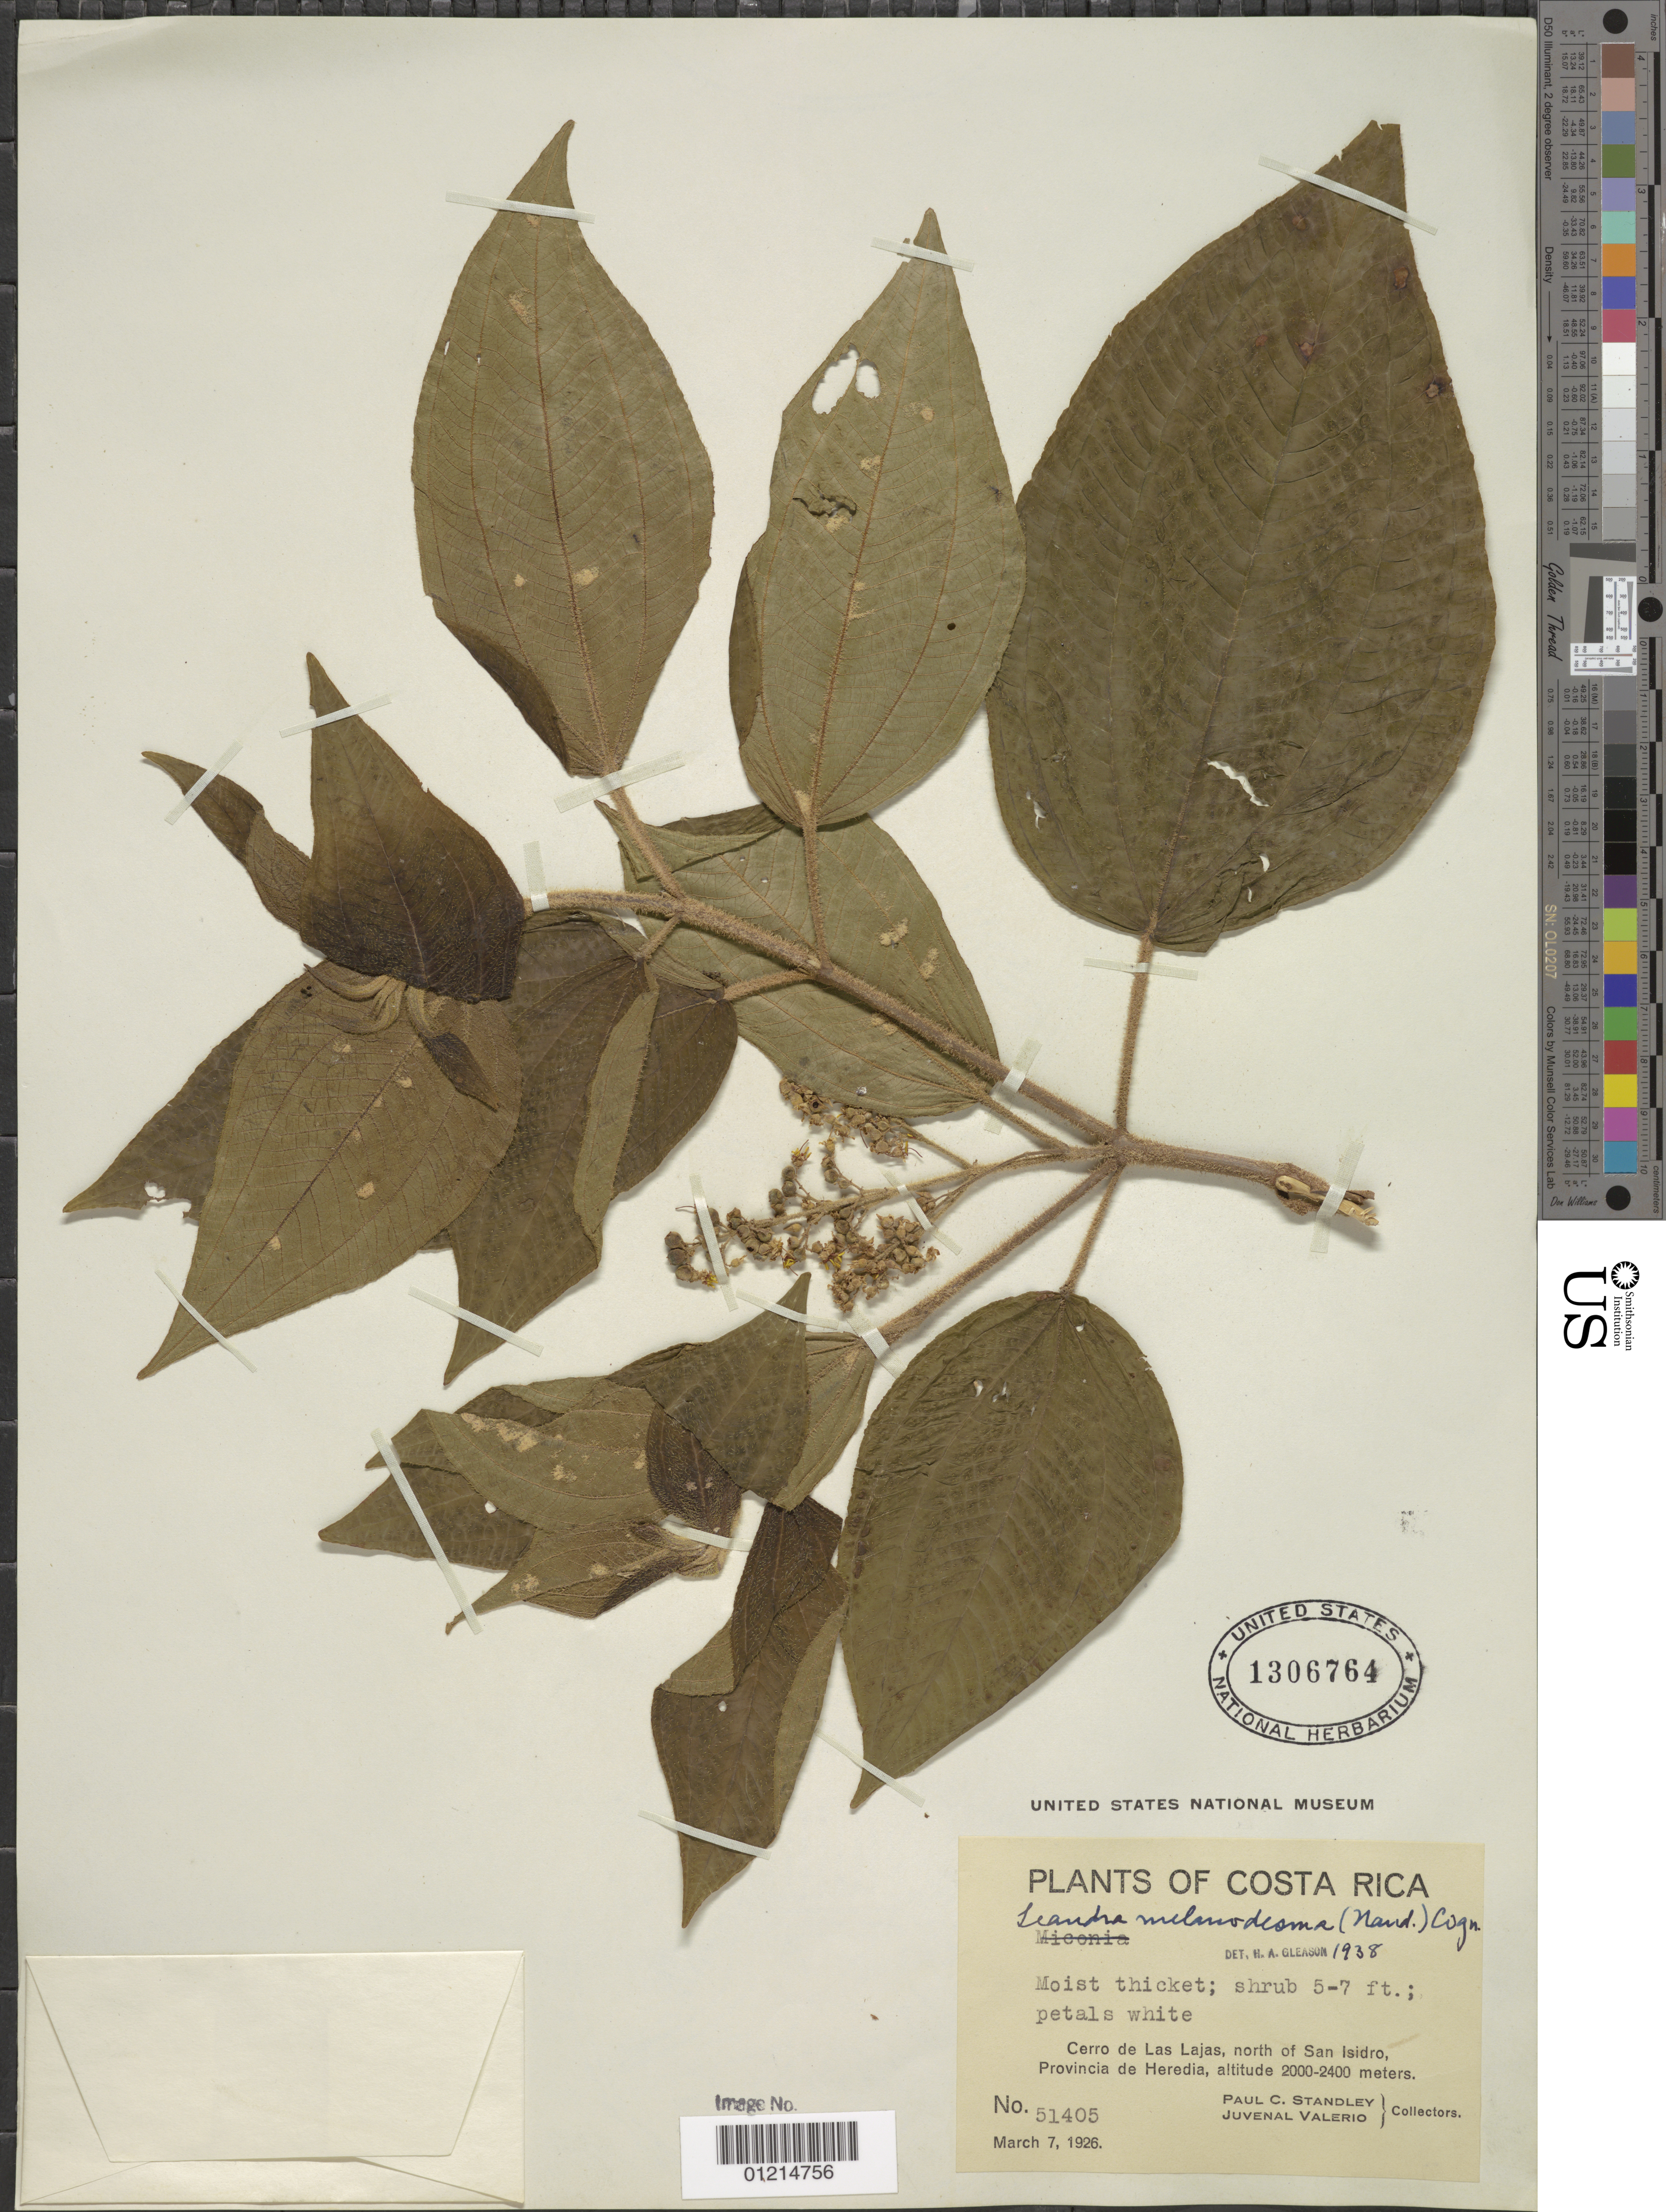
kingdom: Plantae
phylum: Tracheophyta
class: Magnoliopsida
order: Myrtales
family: Melastomataceae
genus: Leandra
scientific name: Leandra melanodesma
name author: (Naudin) Cogn.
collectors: P. C. Standley & J. Valerio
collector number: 51405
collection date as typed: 7 Mar 1926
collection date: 1926-03-07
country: Costa Rica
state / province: Heredia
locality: Cerro de Las Lajas, north of San Isidro.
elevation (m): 2000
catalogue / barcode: US 1306764